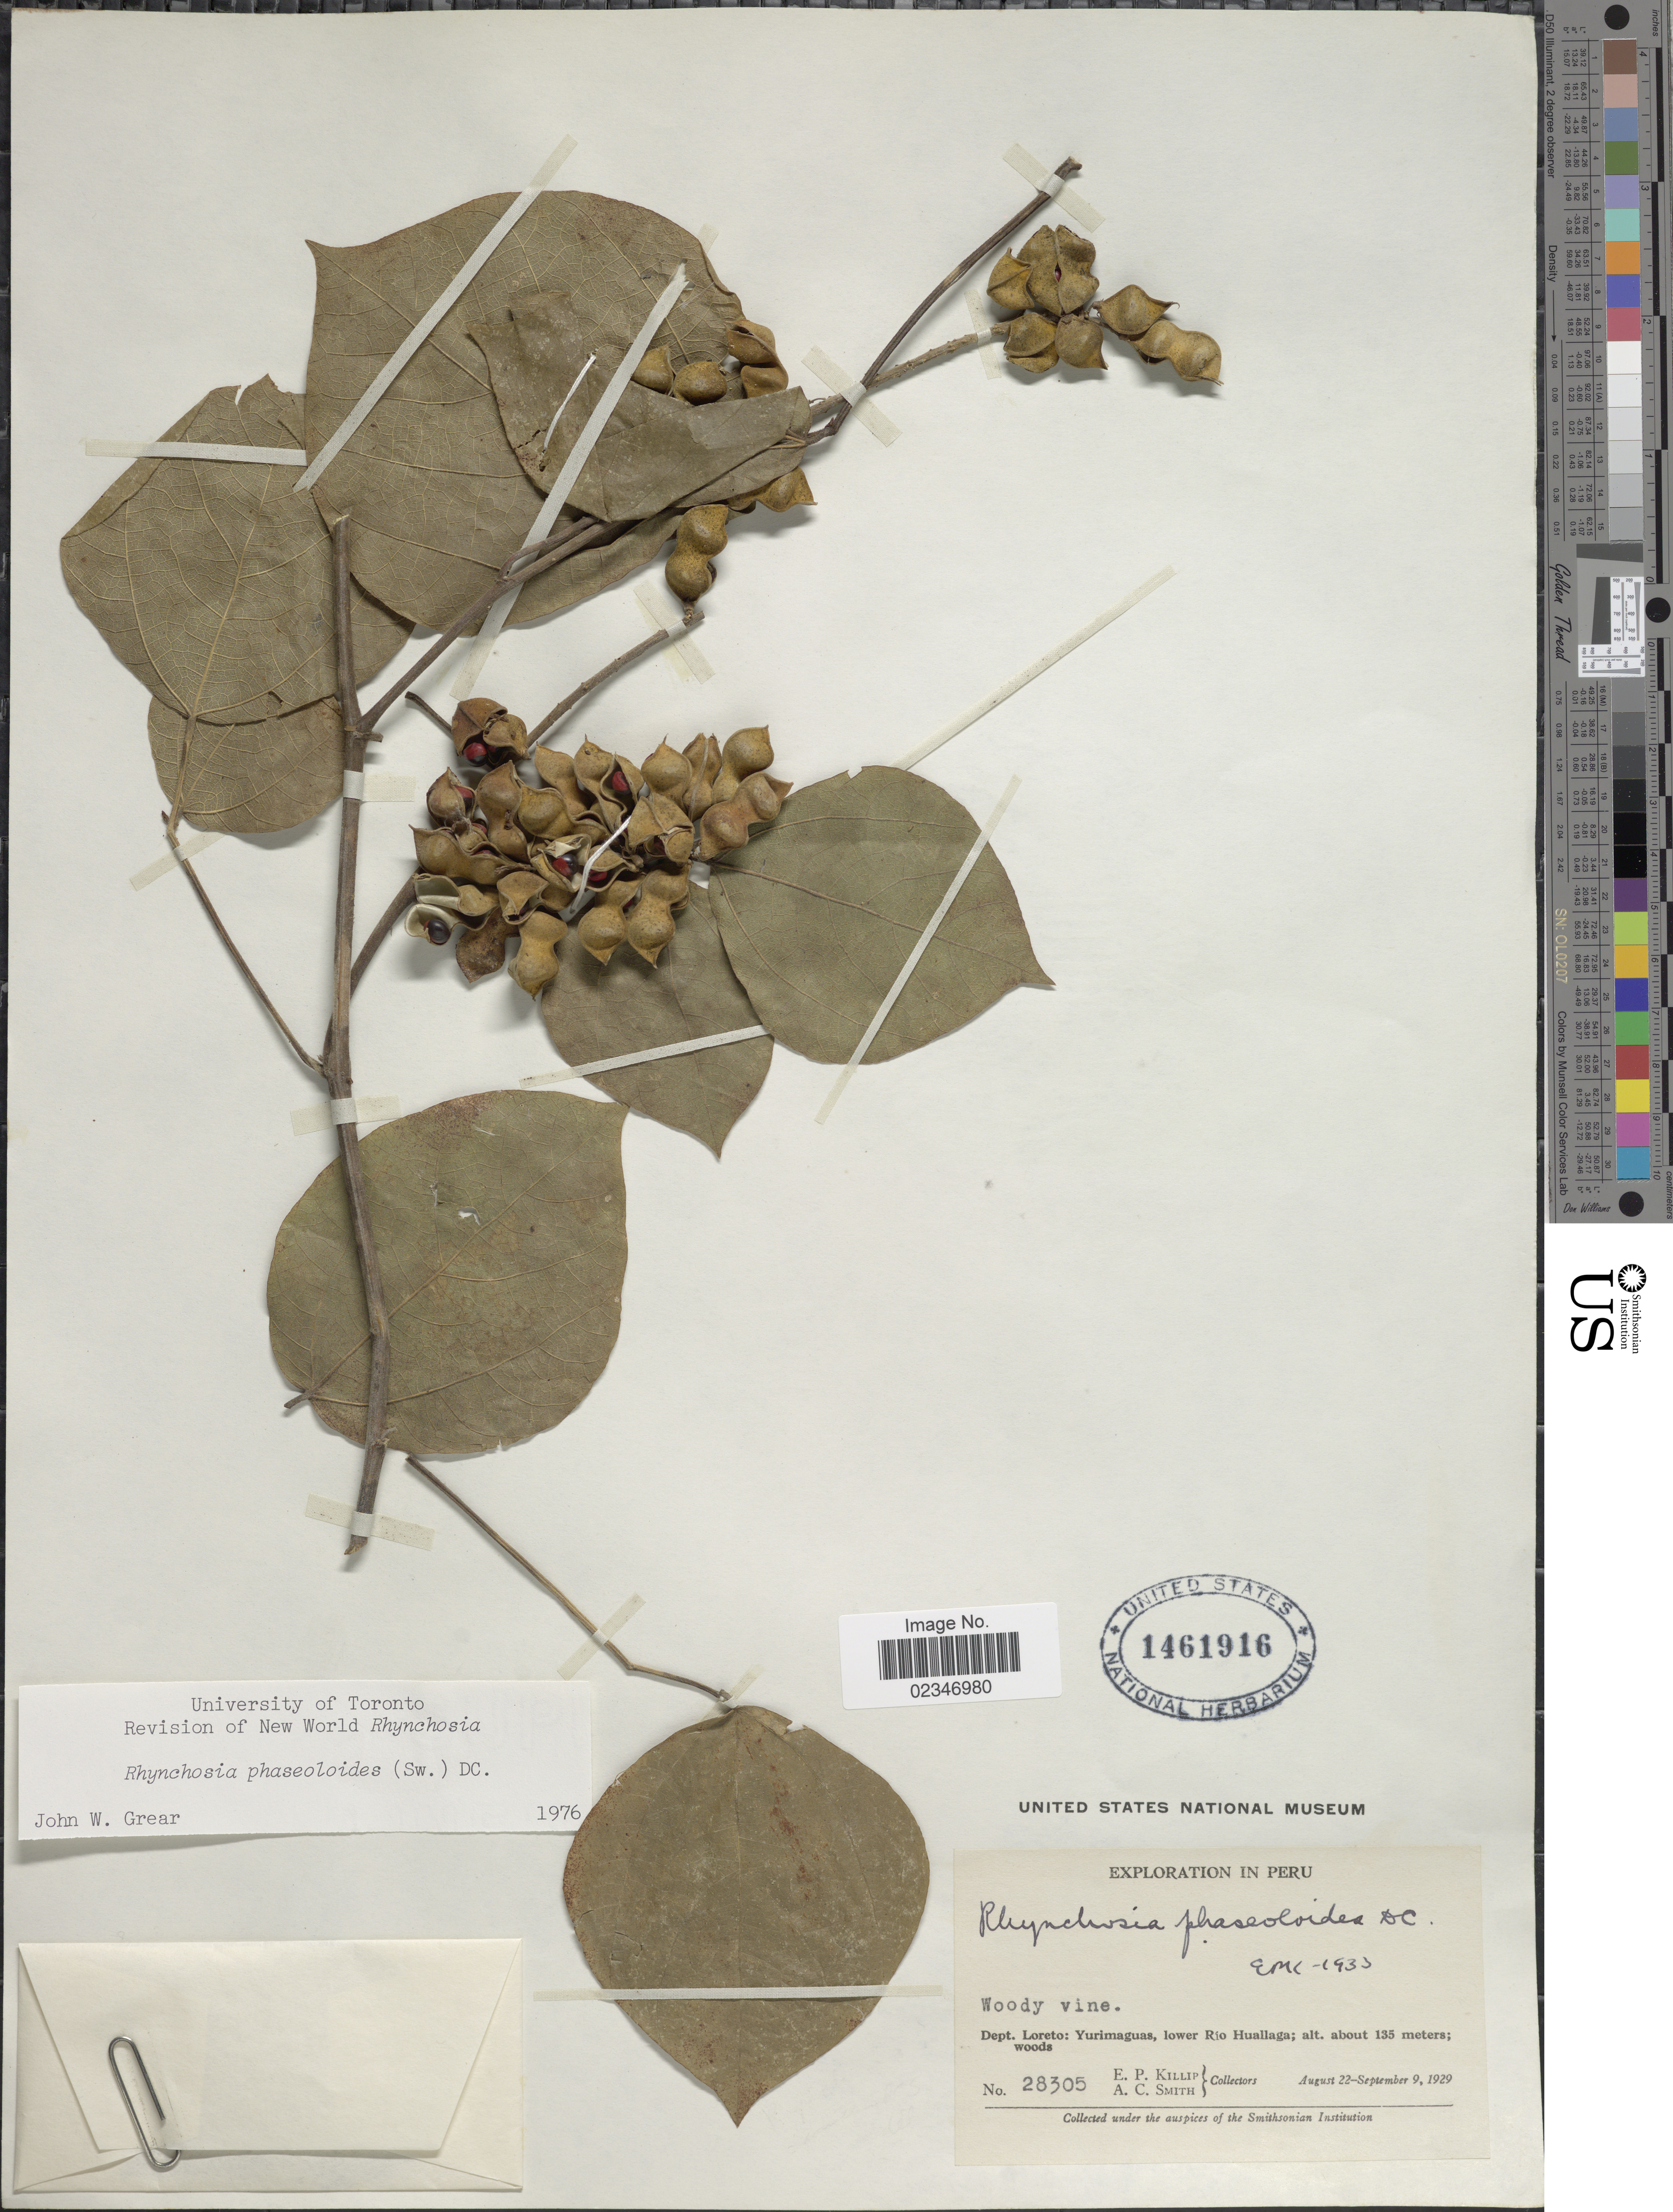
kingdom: Plantae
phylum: Tracheophyta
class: Magnoliopsida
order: Fabales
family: Fabaceae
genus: Rhynchosia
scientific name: Rhynchosia phaseoloides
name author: (Sw.) DC.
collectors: E. P. Killip & A. C. Smith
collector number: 28305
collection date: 1929-08-22/1929-09-09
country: Peru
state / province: Loreto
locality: Yurimaguas, lowe Rio Huallaga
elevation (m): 135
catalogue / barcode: US 1461916